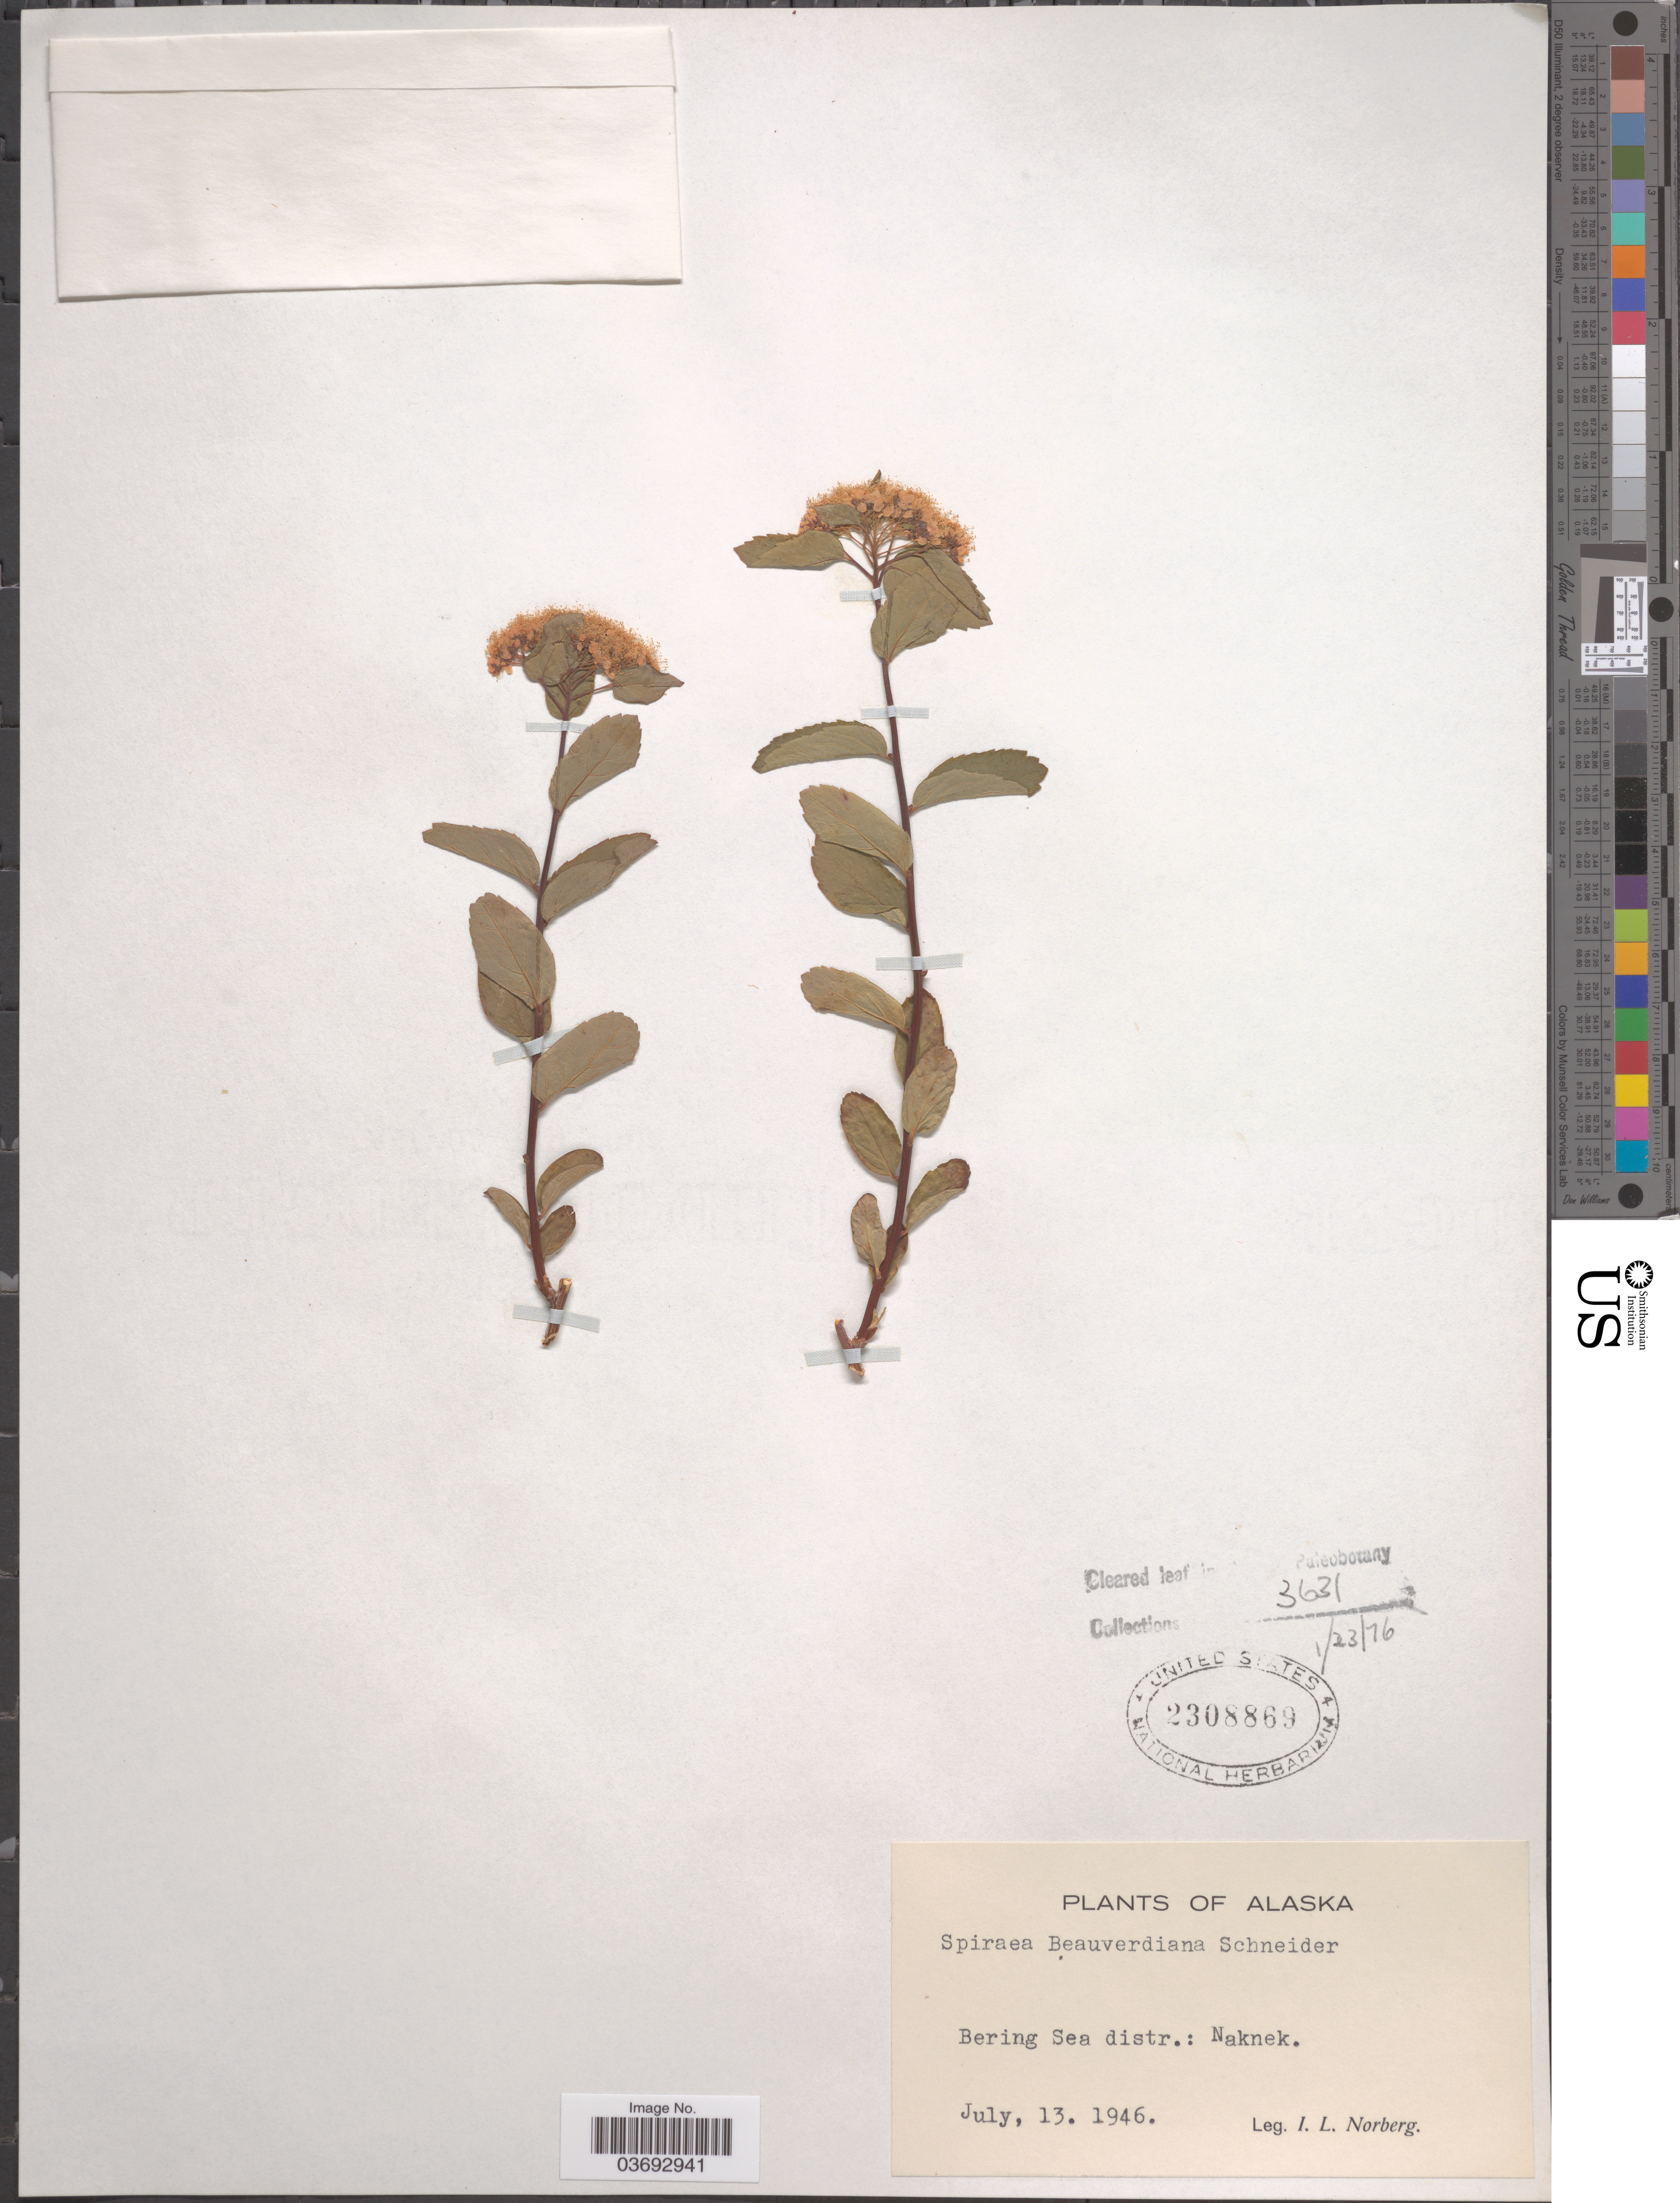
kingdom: Plantae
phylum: Tracheophyta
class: Magnoliopsida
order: Rosales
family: Rosaceae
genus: Spiraea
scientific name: Spiraea stevenii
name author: (C.K. Schneid.) Rydb.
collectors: I. Norberg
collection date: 1946-07-13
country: United States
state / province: Alaska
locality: Bering Sea distr.: Naknek.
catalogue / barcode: US 2308869